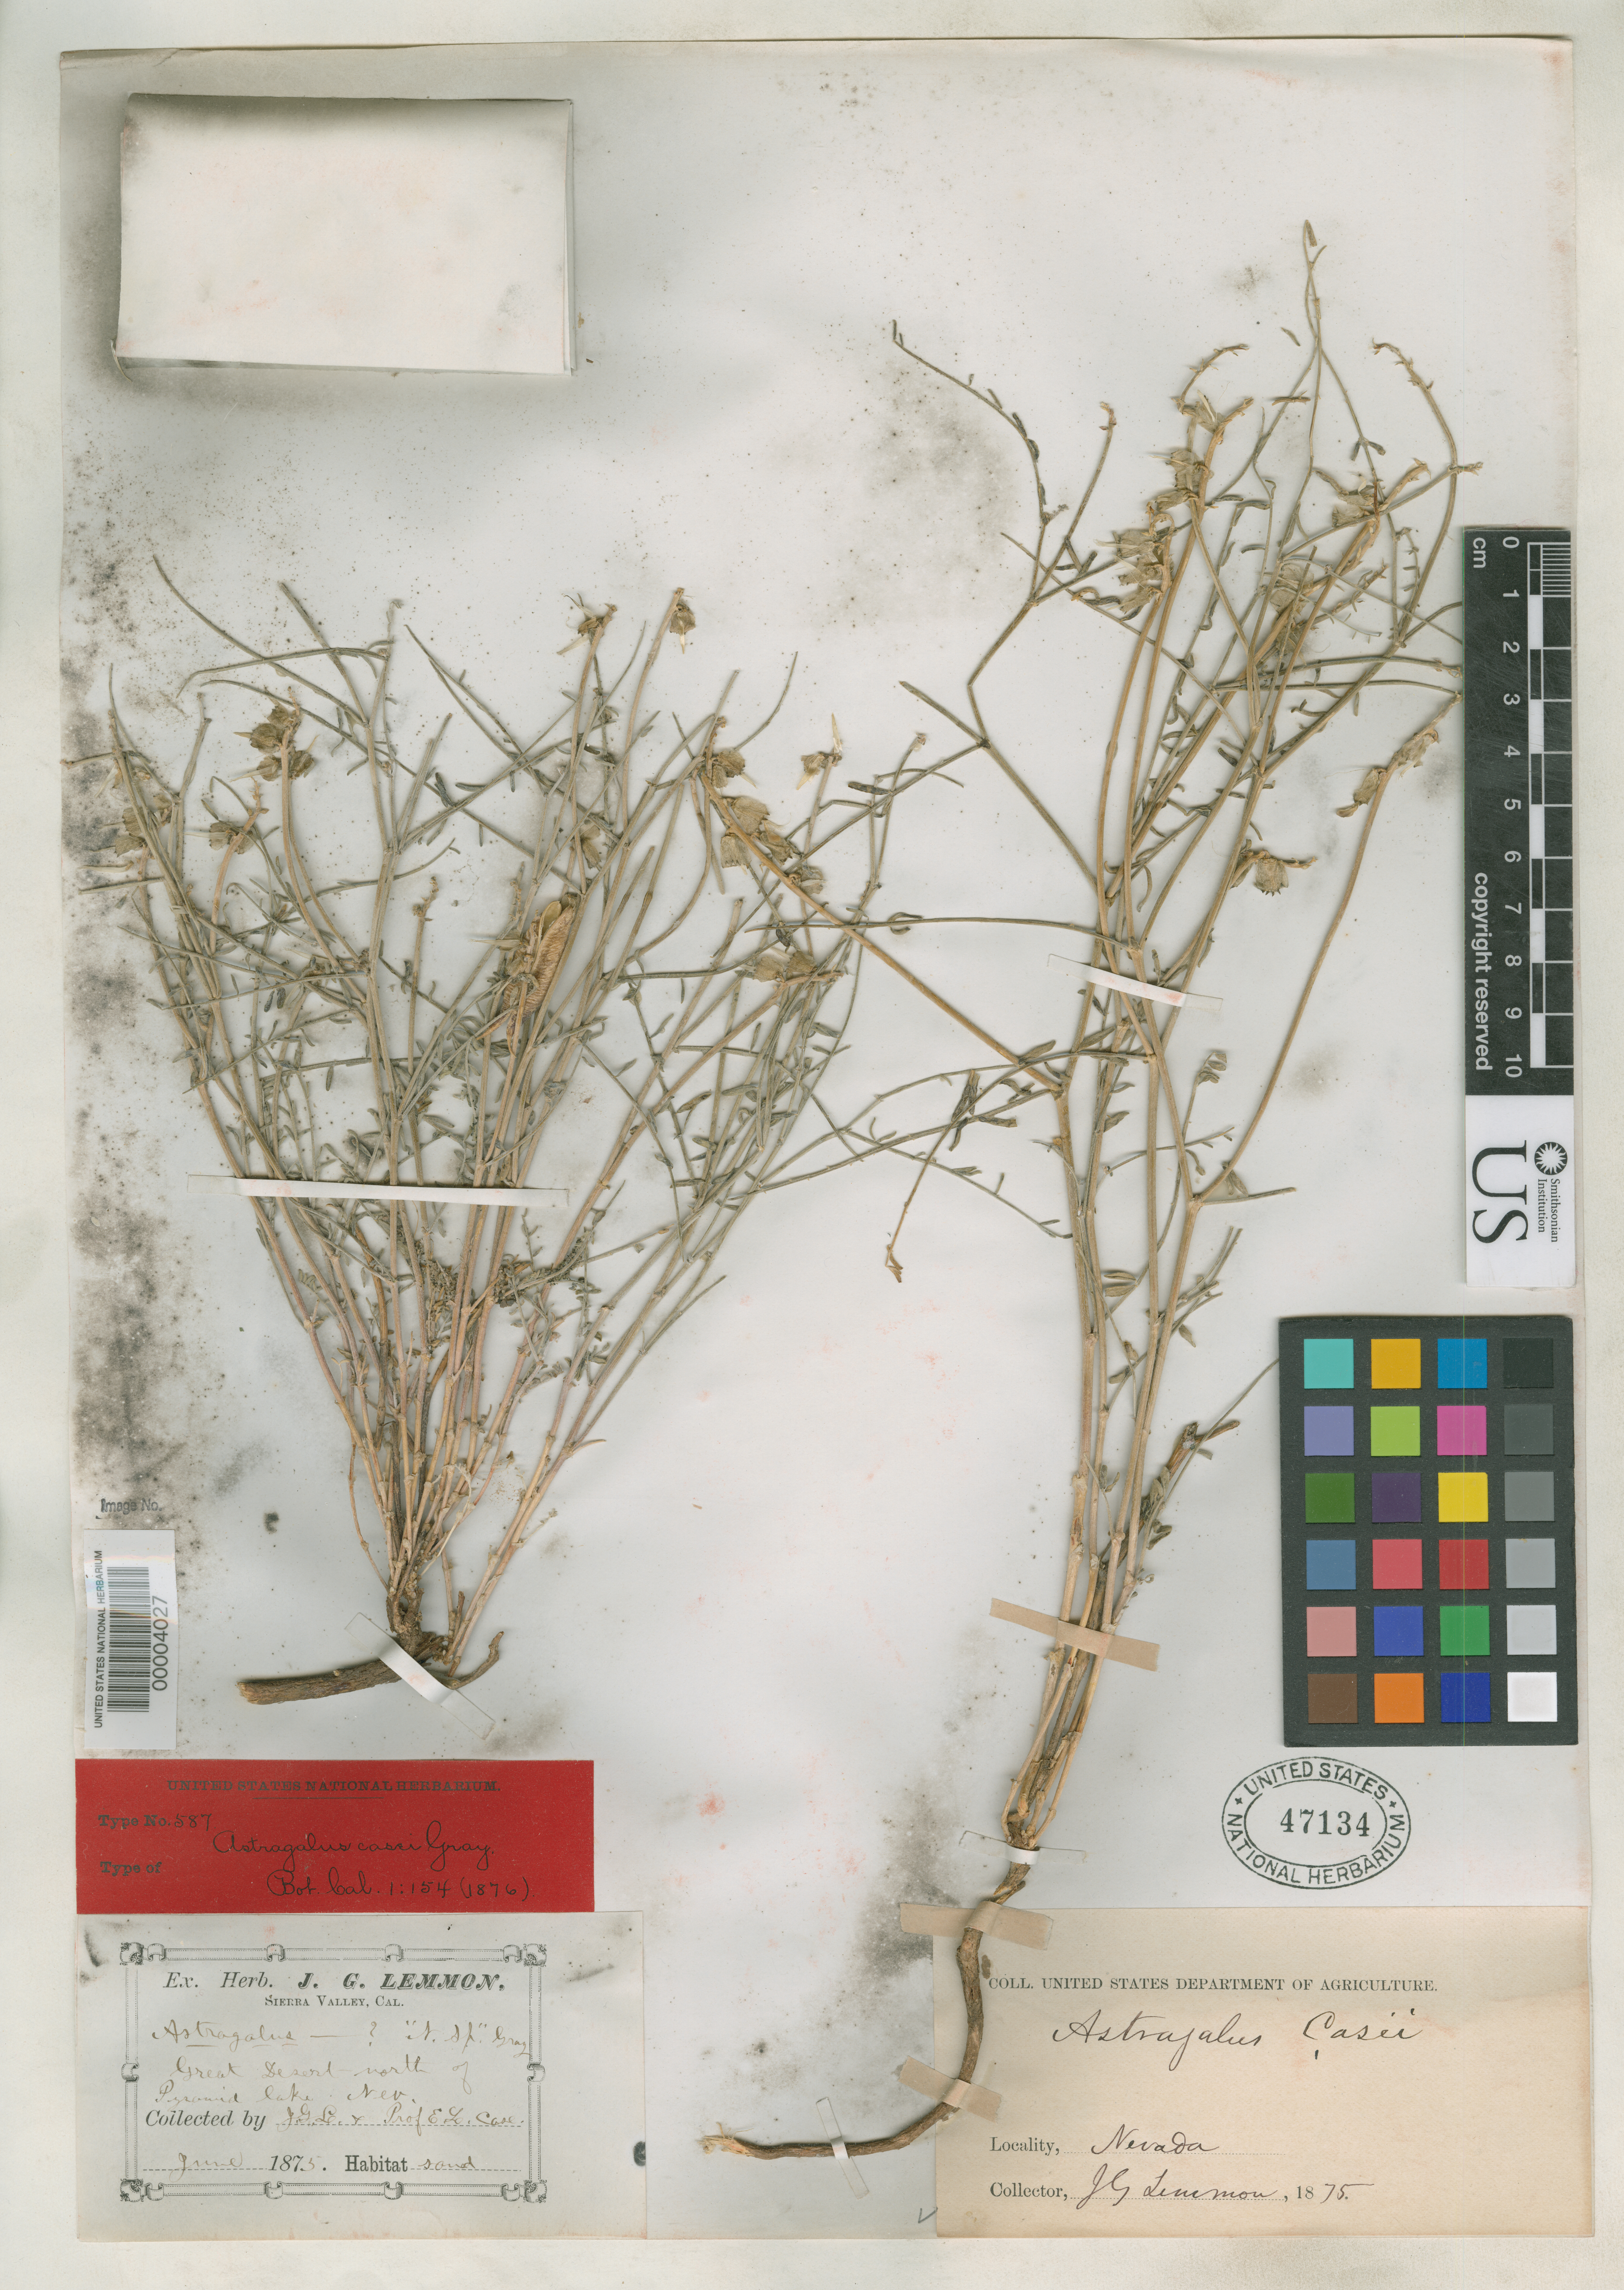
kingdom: Plantae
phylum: Tracheophyta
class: Magnoliopsida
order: Fabales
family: Fabaceae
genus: Astragalus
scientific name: Astragalus casei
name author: A. Gray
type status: Isotype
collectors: J. G. Lemmon & E. Case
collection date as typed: Jun 1875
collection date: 1875-06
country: United States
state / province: Nevada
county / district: Washoe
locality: Pyramid Lake.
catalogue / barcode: US 47134